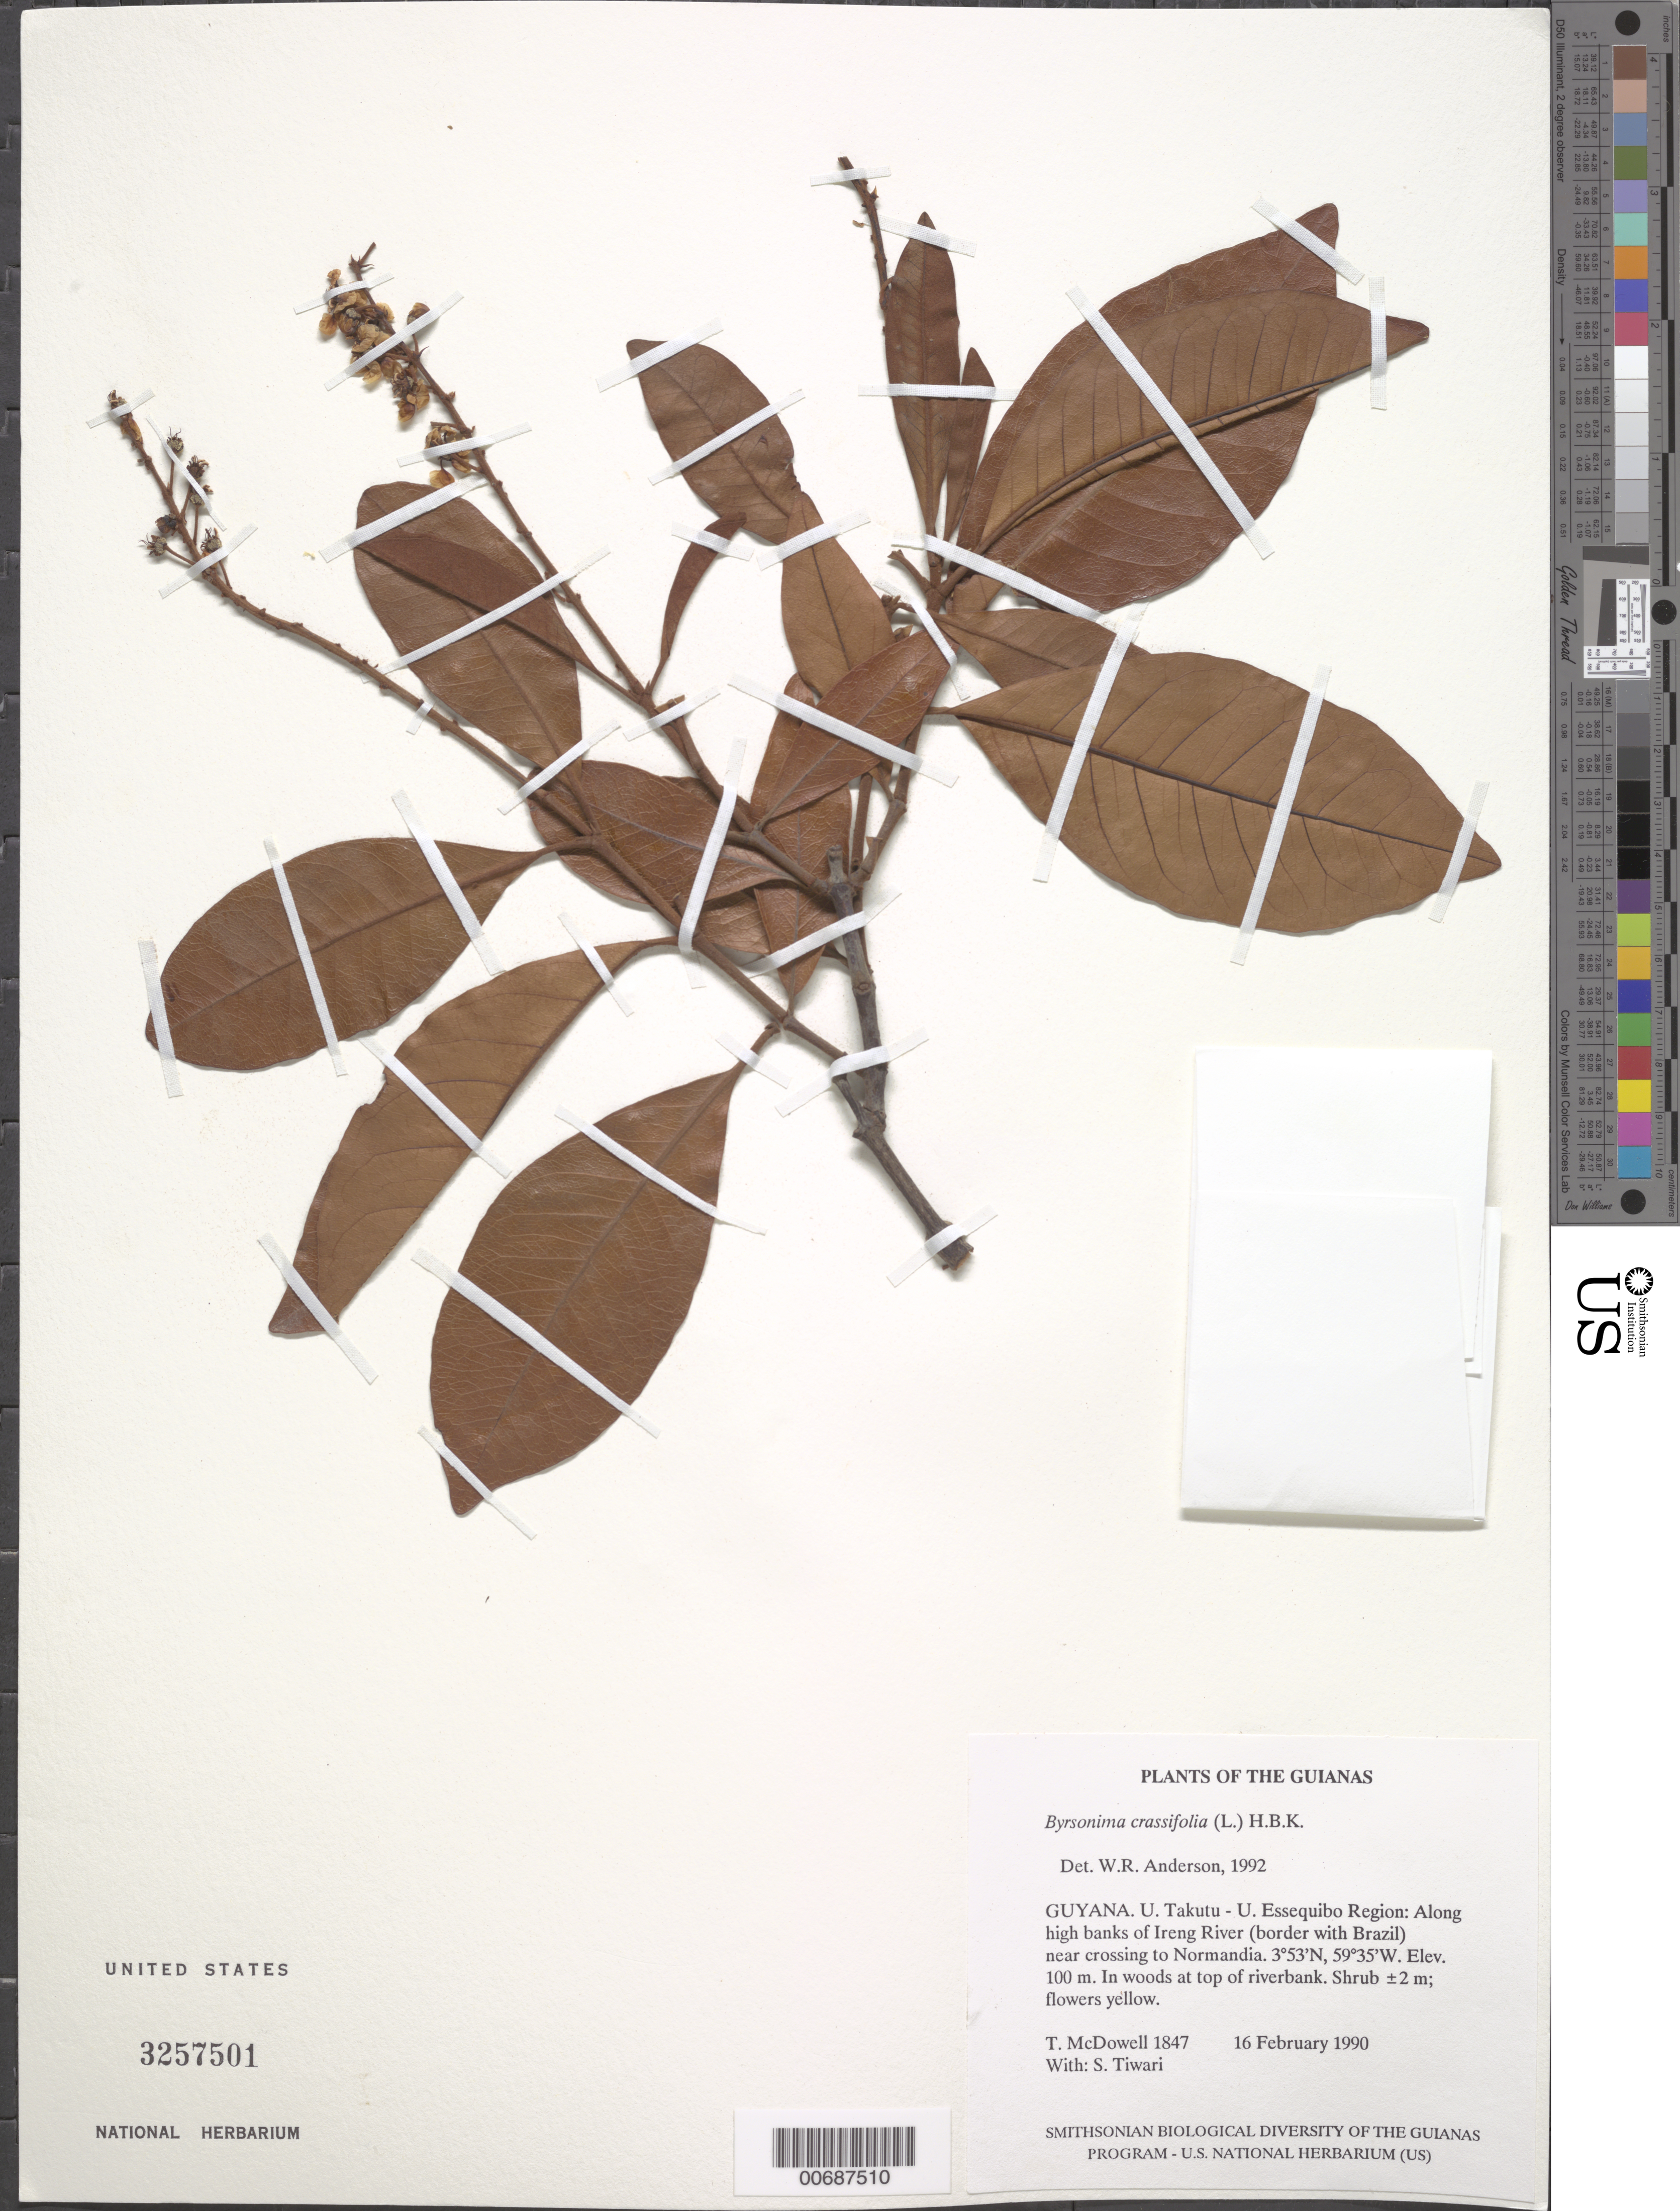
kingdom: Plantae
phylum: Tracheophyta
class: Magnoliopsida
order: Malpighiales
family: Malpighiaceae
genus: Byrsonima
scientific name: Byrsonima crassifolia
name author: (L.) Kunth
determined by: Anderson, W. R., (MICH), University of Michigan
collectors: T. McDowell & S. Tiwari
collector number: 1847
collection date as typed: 16 February 1990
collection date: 1990-02-16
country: Guyana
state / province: U. Takutu-U. Essequibo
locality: Along high banks of Ireng River (border with Brazil) near crossing to Normandia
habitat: In woods at top of riverbank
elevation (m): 100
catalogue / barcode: US 3257501